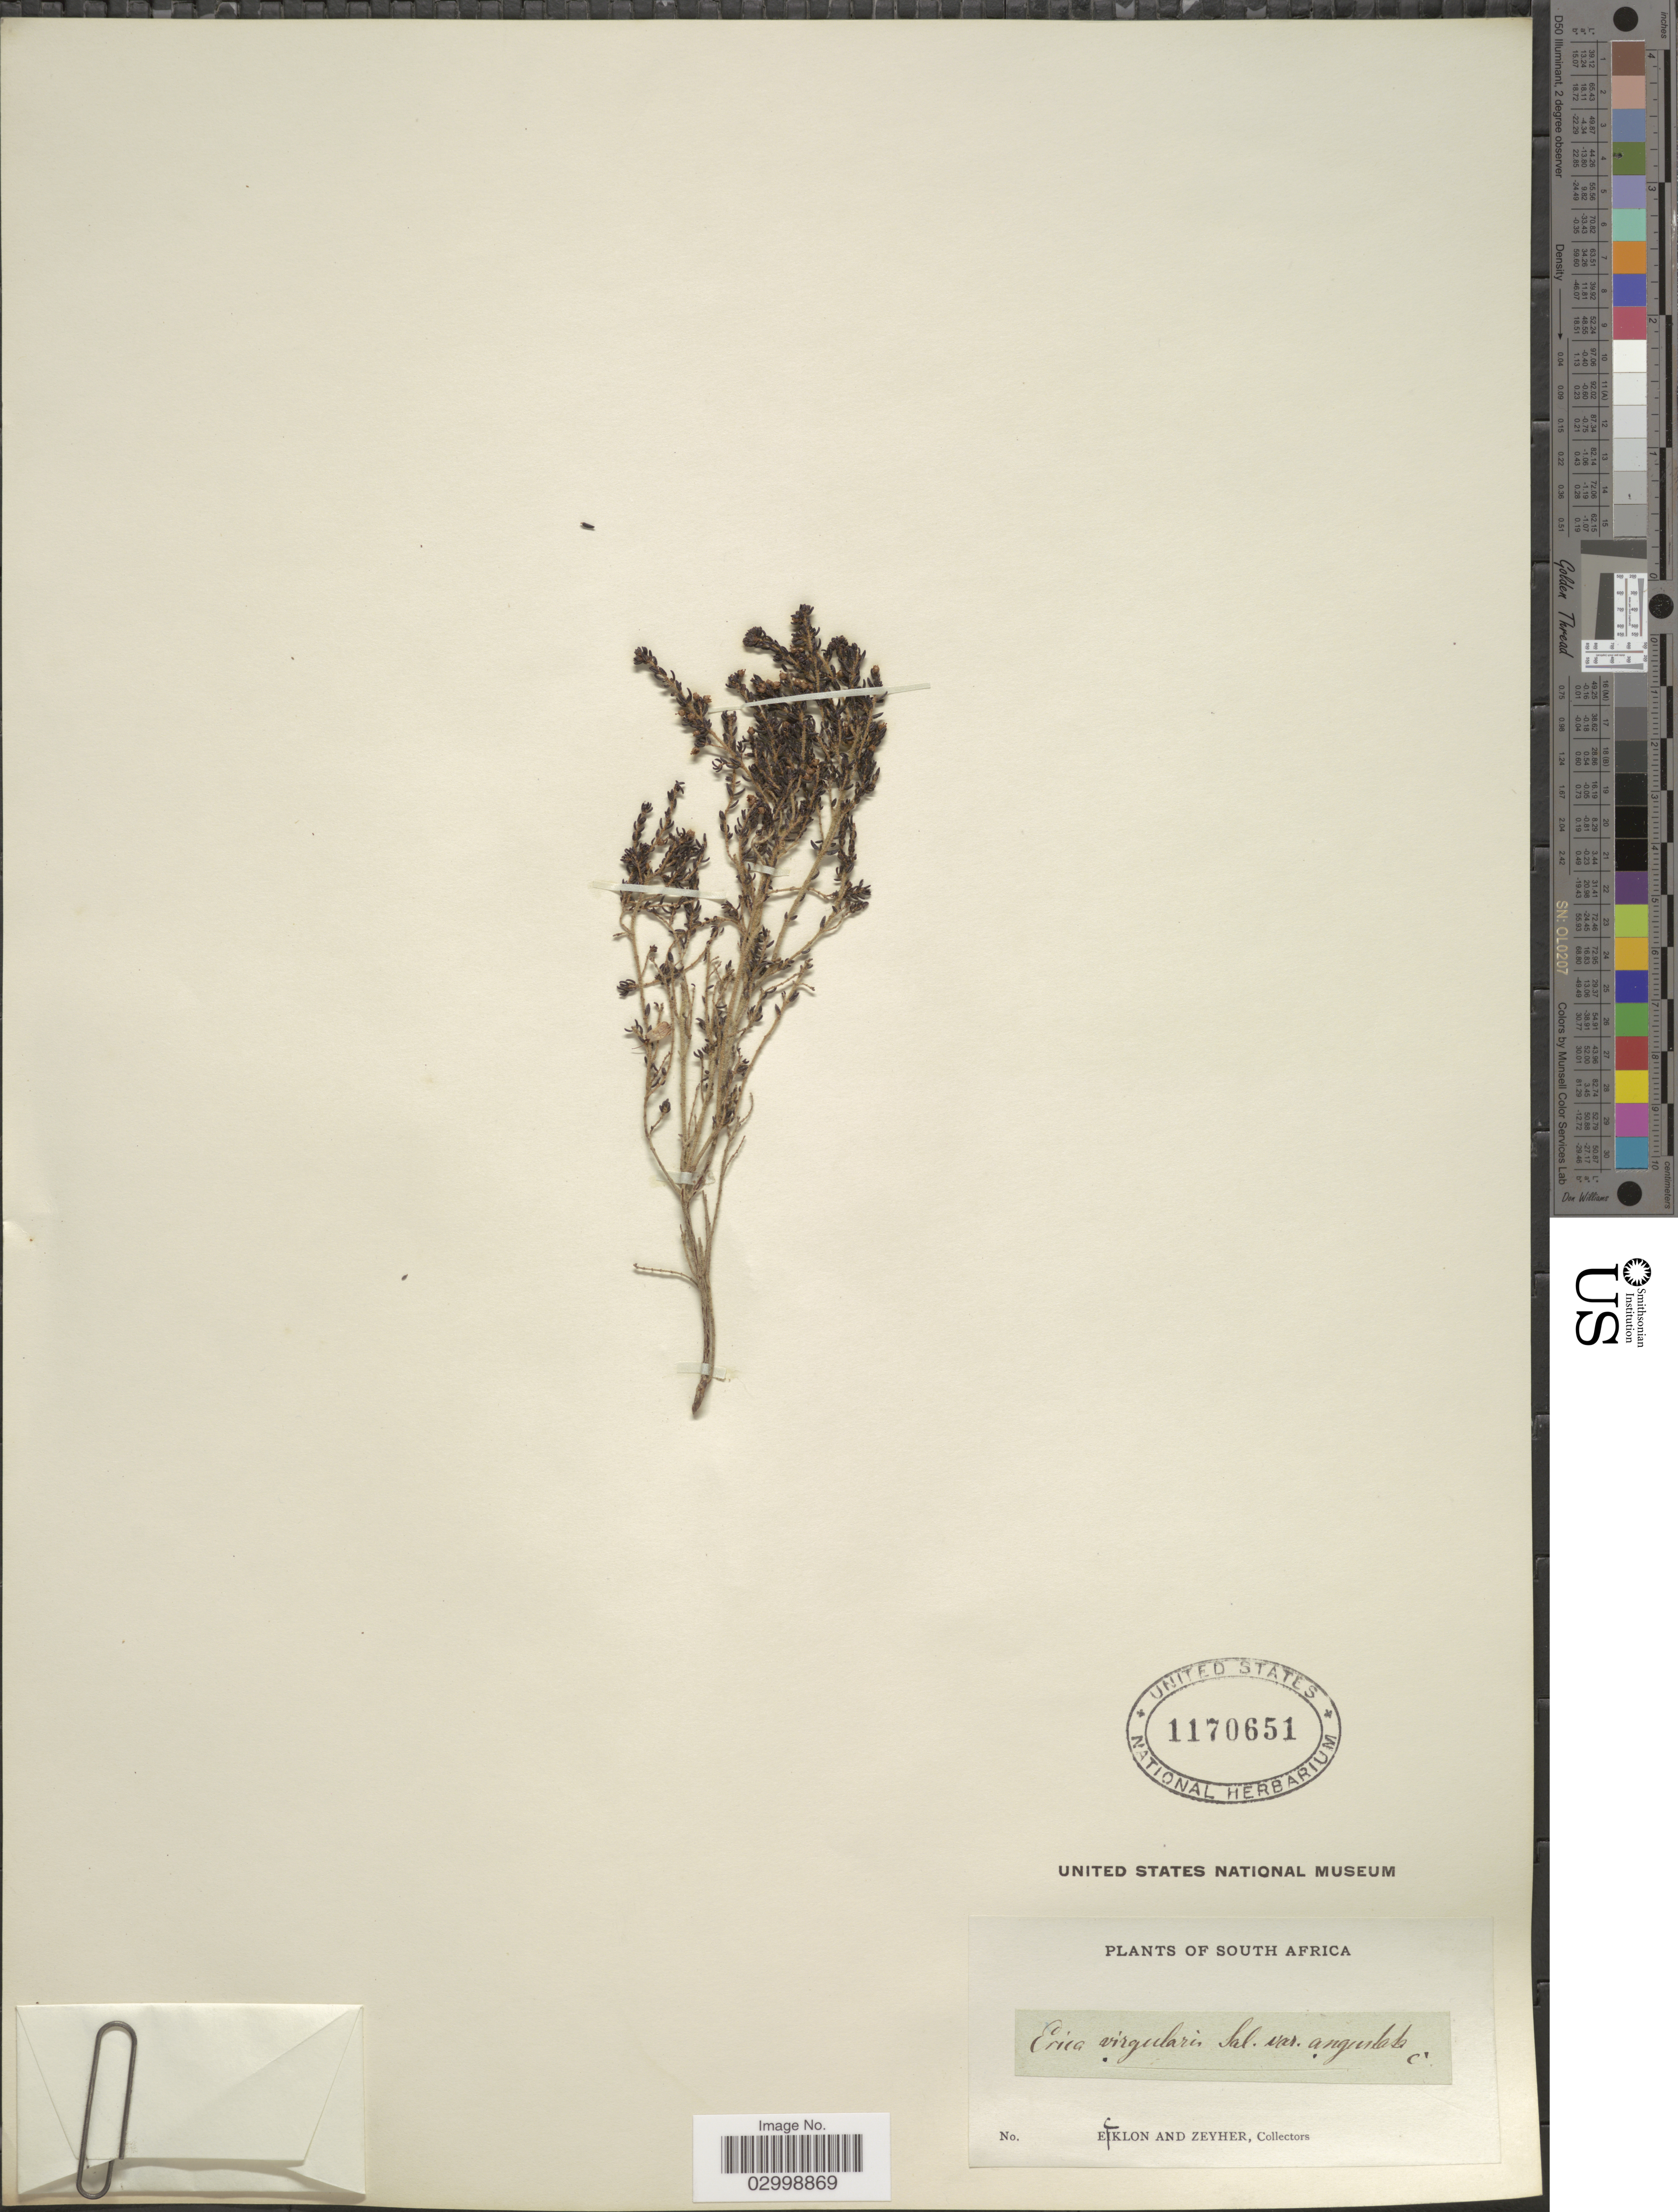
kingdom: Plantae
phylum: Tracheophyta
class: Magnoliopsida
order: Ericales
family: Ericaceae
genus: Erica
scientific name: Erica virgularis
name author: Salisb.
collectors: -. Ecklon & -. Zeyher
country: South Africa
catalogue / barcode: US 1170651